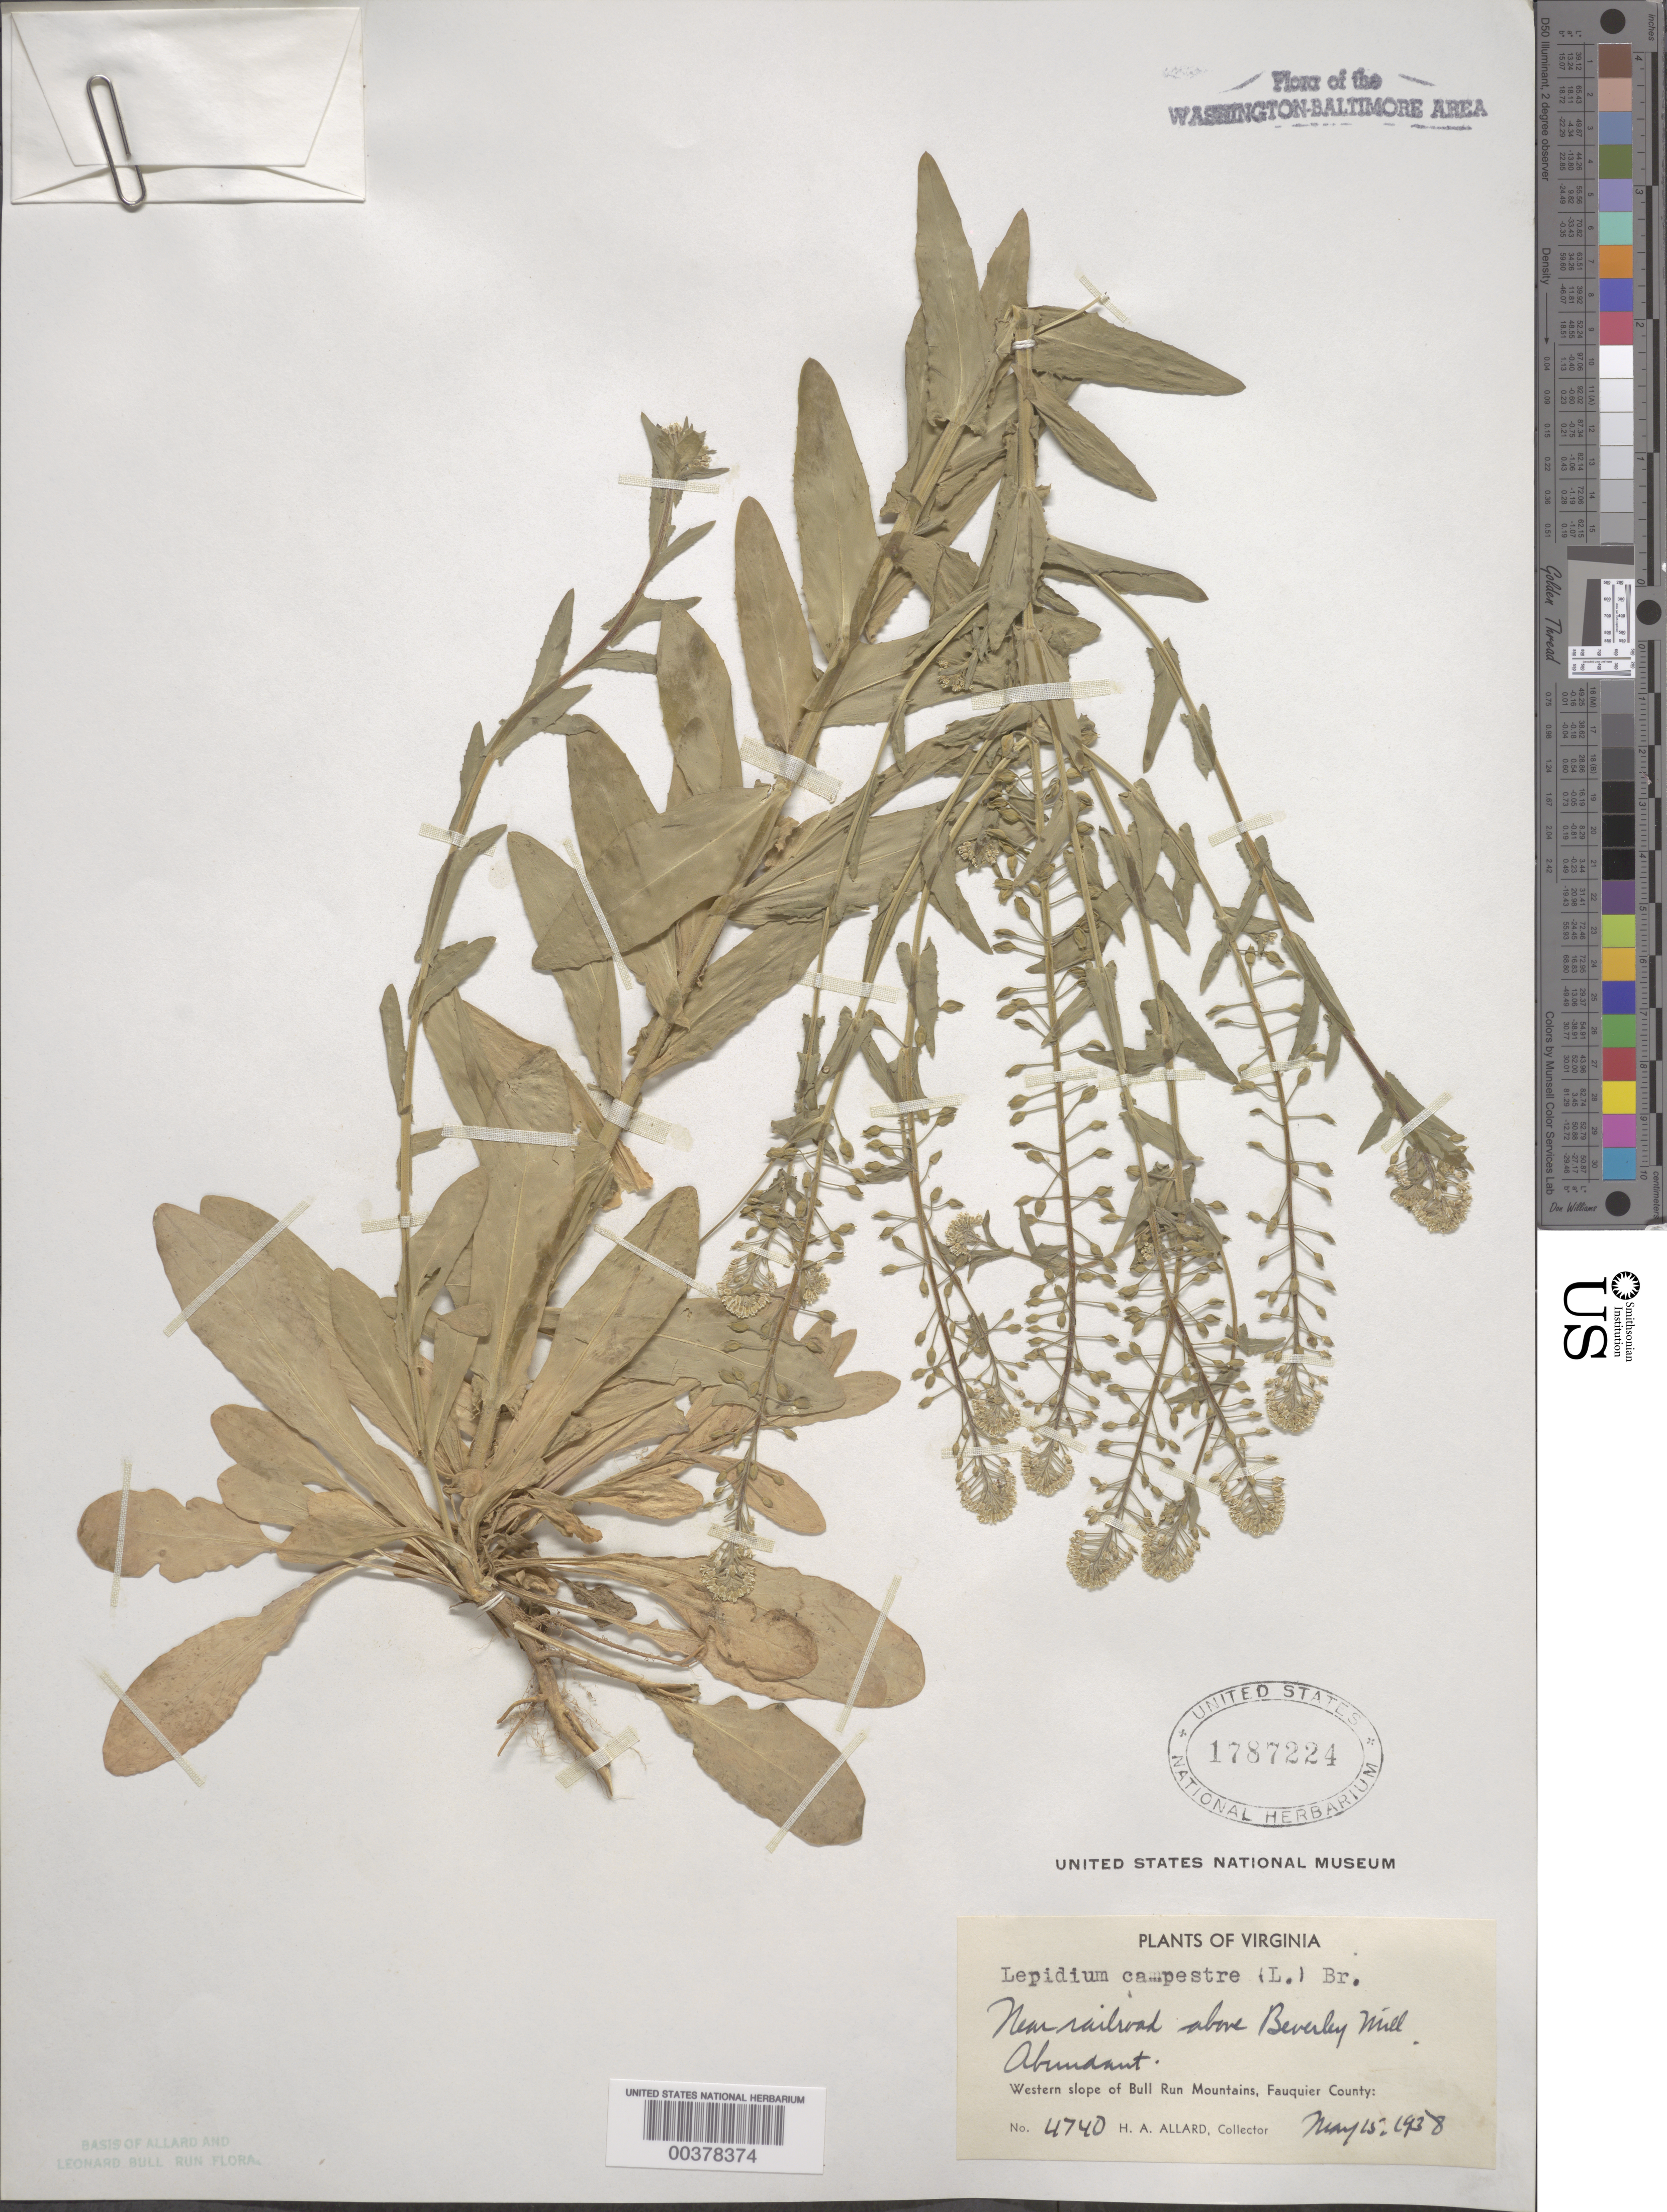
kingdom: Plantae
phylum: Tracheophyta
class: Magnoliopsida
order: Brassicales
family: Brassicaceae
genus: Lepidium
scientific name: Lepidium campestre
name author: (L.) W.T. Aiton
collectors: H. A. Allard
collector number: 4740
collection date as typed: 15 May 1938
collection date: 1938-05-15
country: United States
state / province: Virginia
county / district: Fauquier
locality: Above Beverley Mill, Railroad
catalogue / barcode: US 1787224